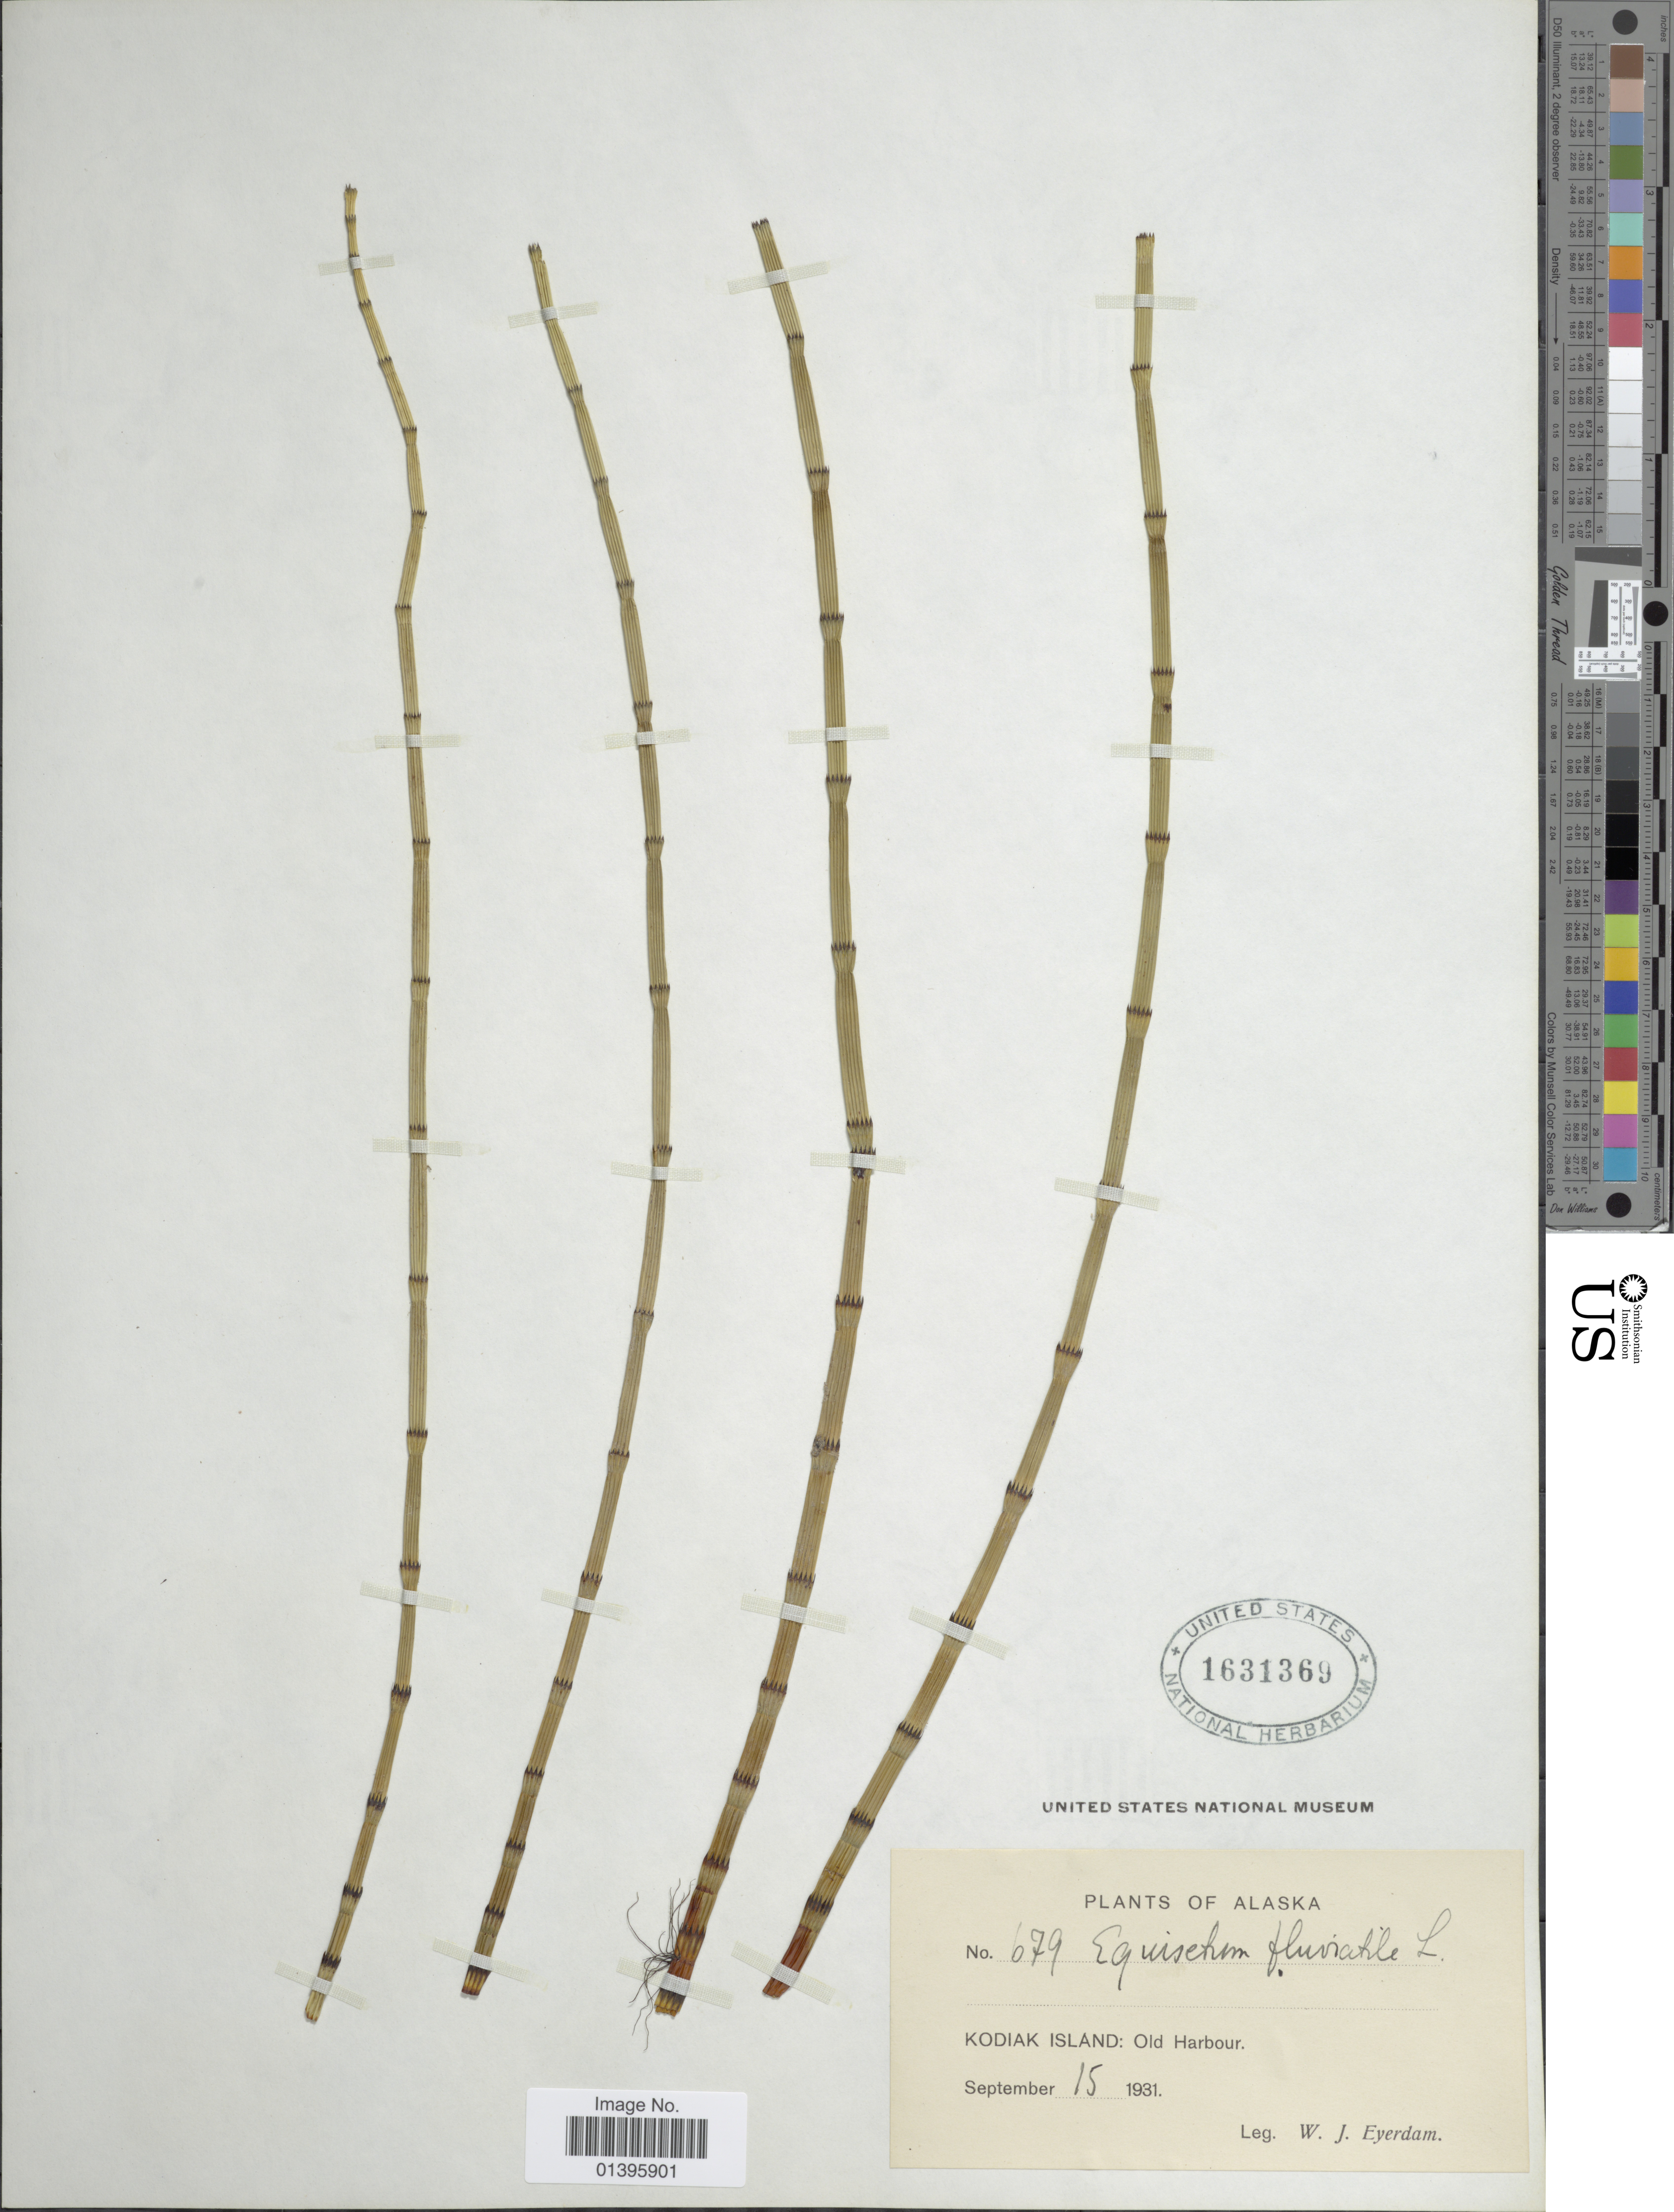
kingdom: Plantae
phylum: Tracheophyta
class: Polypodiopsida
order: Equisetales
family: Equisetaceae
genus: Equisetum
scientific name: Equisetum fluviatile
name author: L.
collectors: W. J. Eyerdam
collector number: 679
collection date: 1931-09-15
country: United States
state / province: Alaska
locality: Kodiak Island: Old Harbour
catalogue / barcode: US 1631369